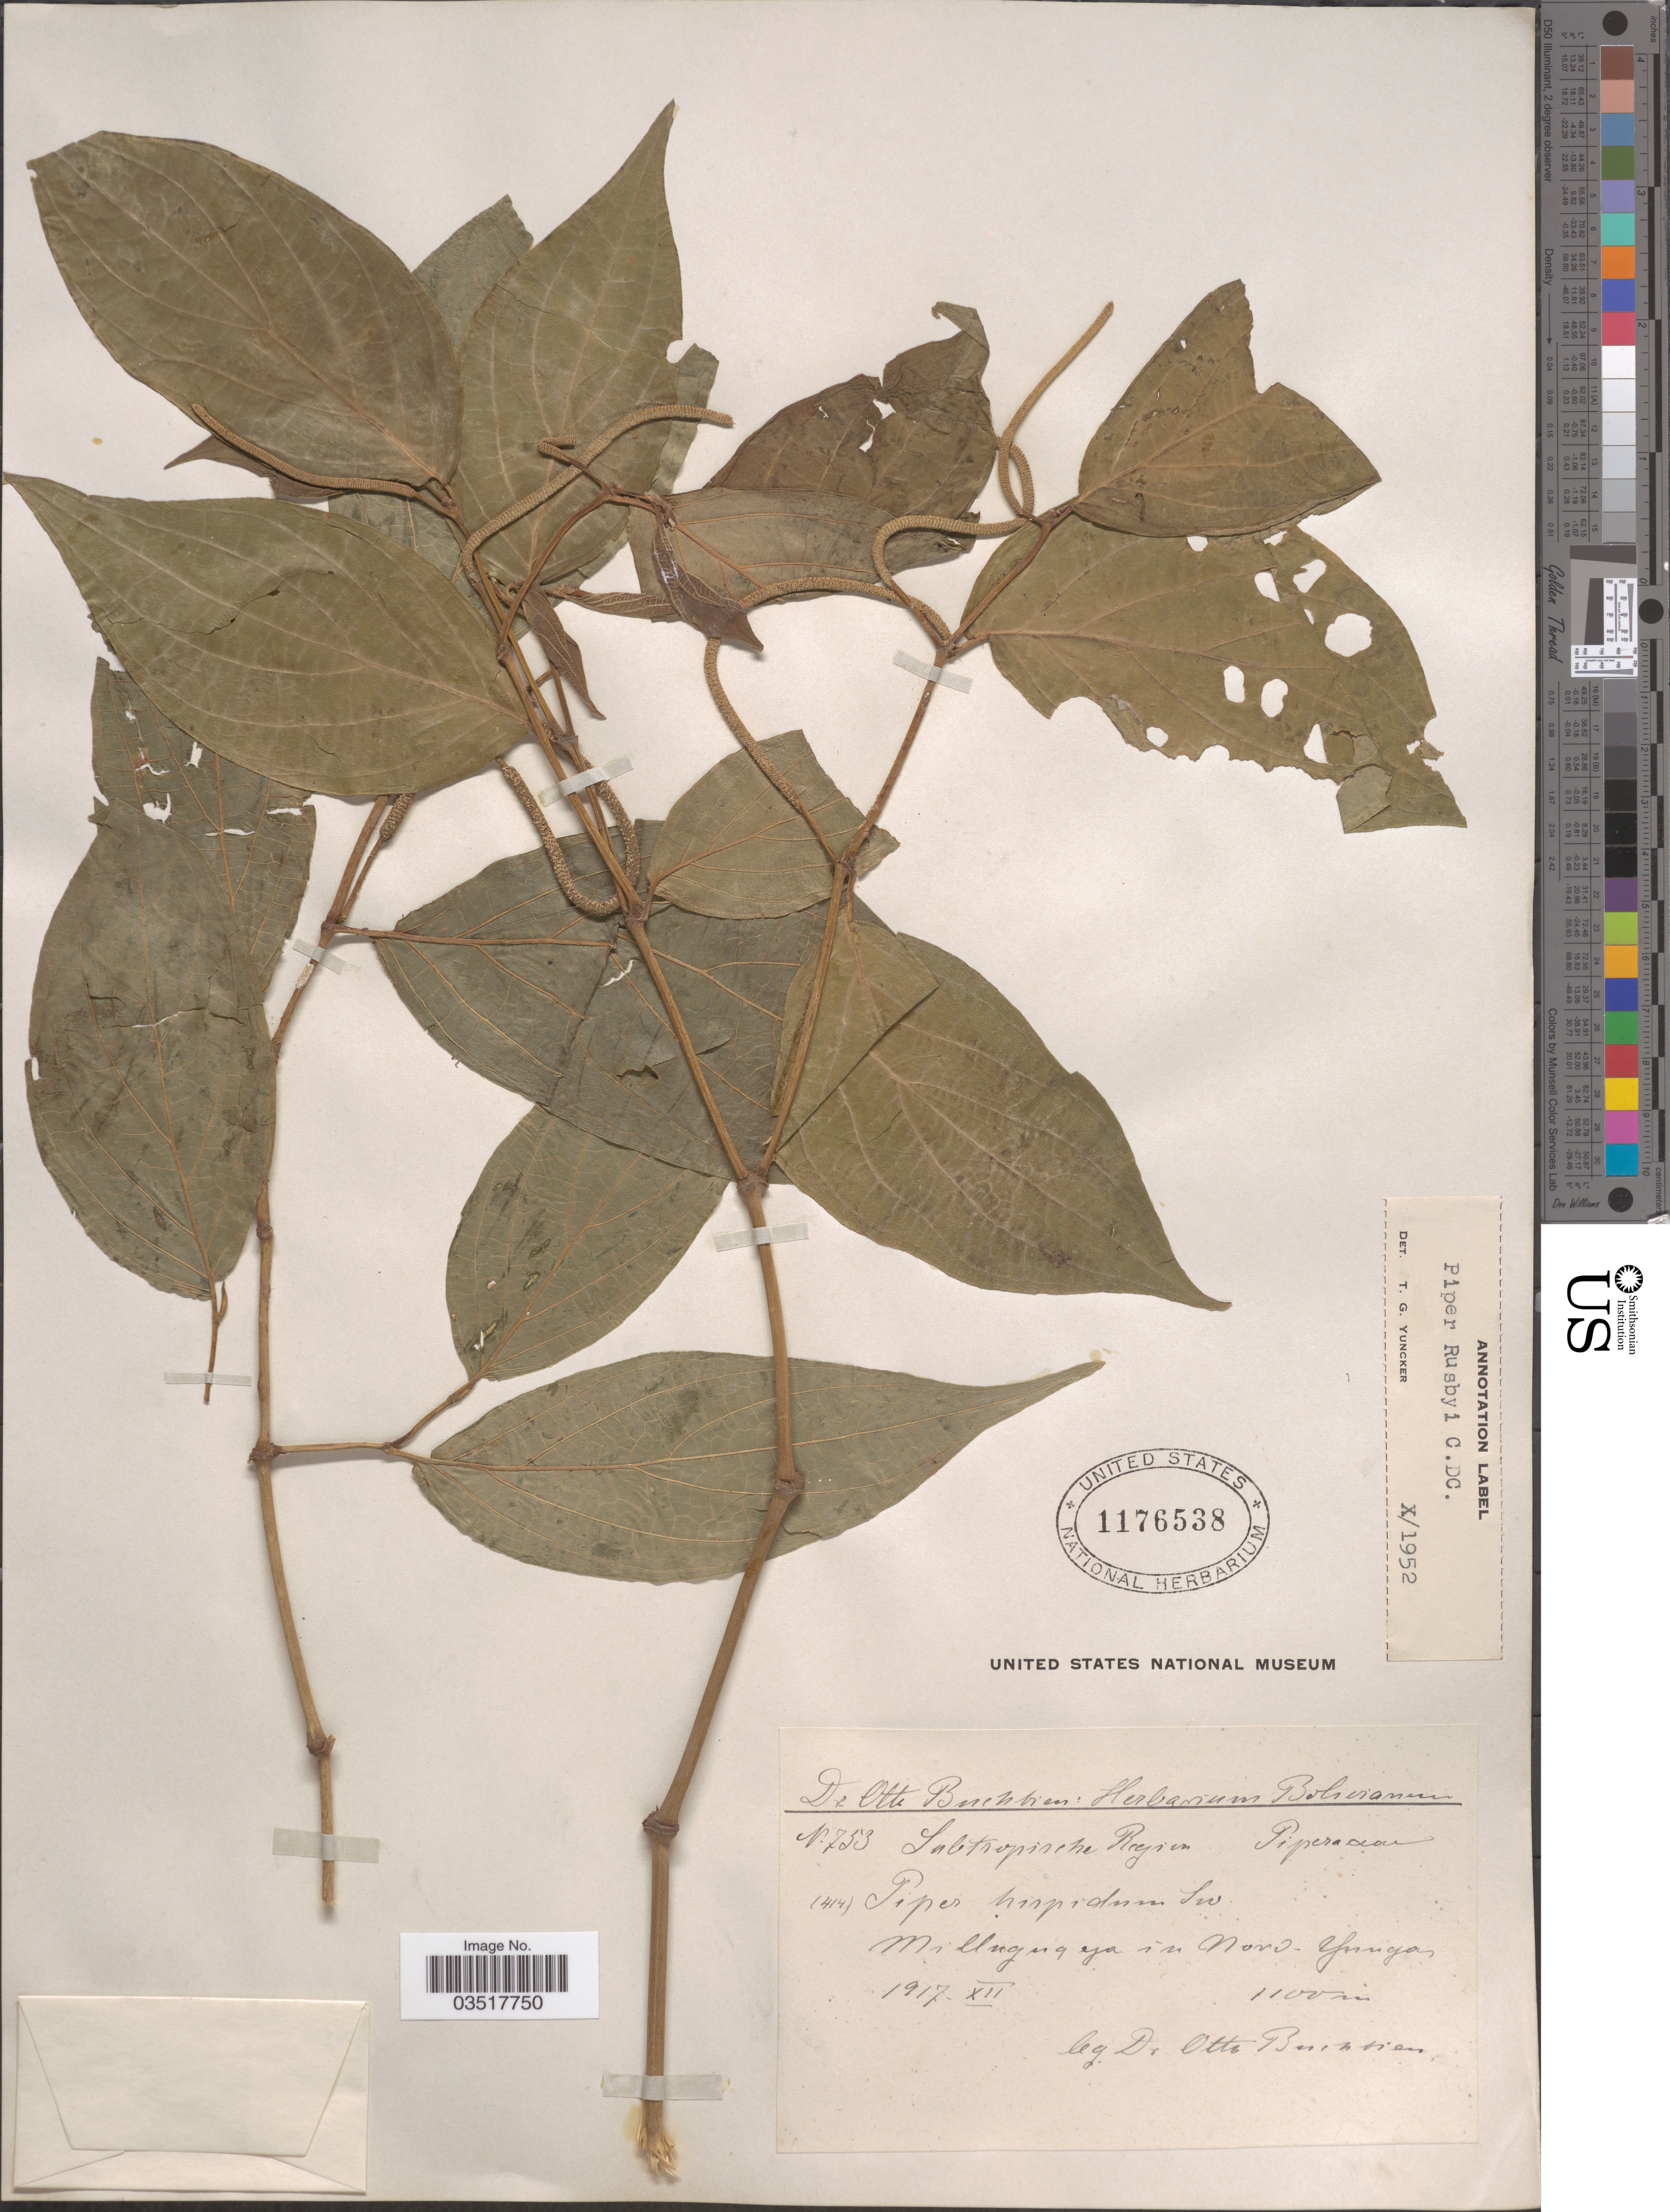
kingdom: Plantae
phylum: Tracheophyta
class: Magnoliopsida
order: Piperales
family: Piperaceae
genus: Piper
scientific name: Piper rusbyi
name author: C. DC.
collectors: O. Buchtien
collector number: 753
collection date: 1917-12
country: Bolivia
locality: Subtropische Region. Milliguaya in Nord-Yungas.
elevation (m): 1100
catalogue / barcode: US 1176538